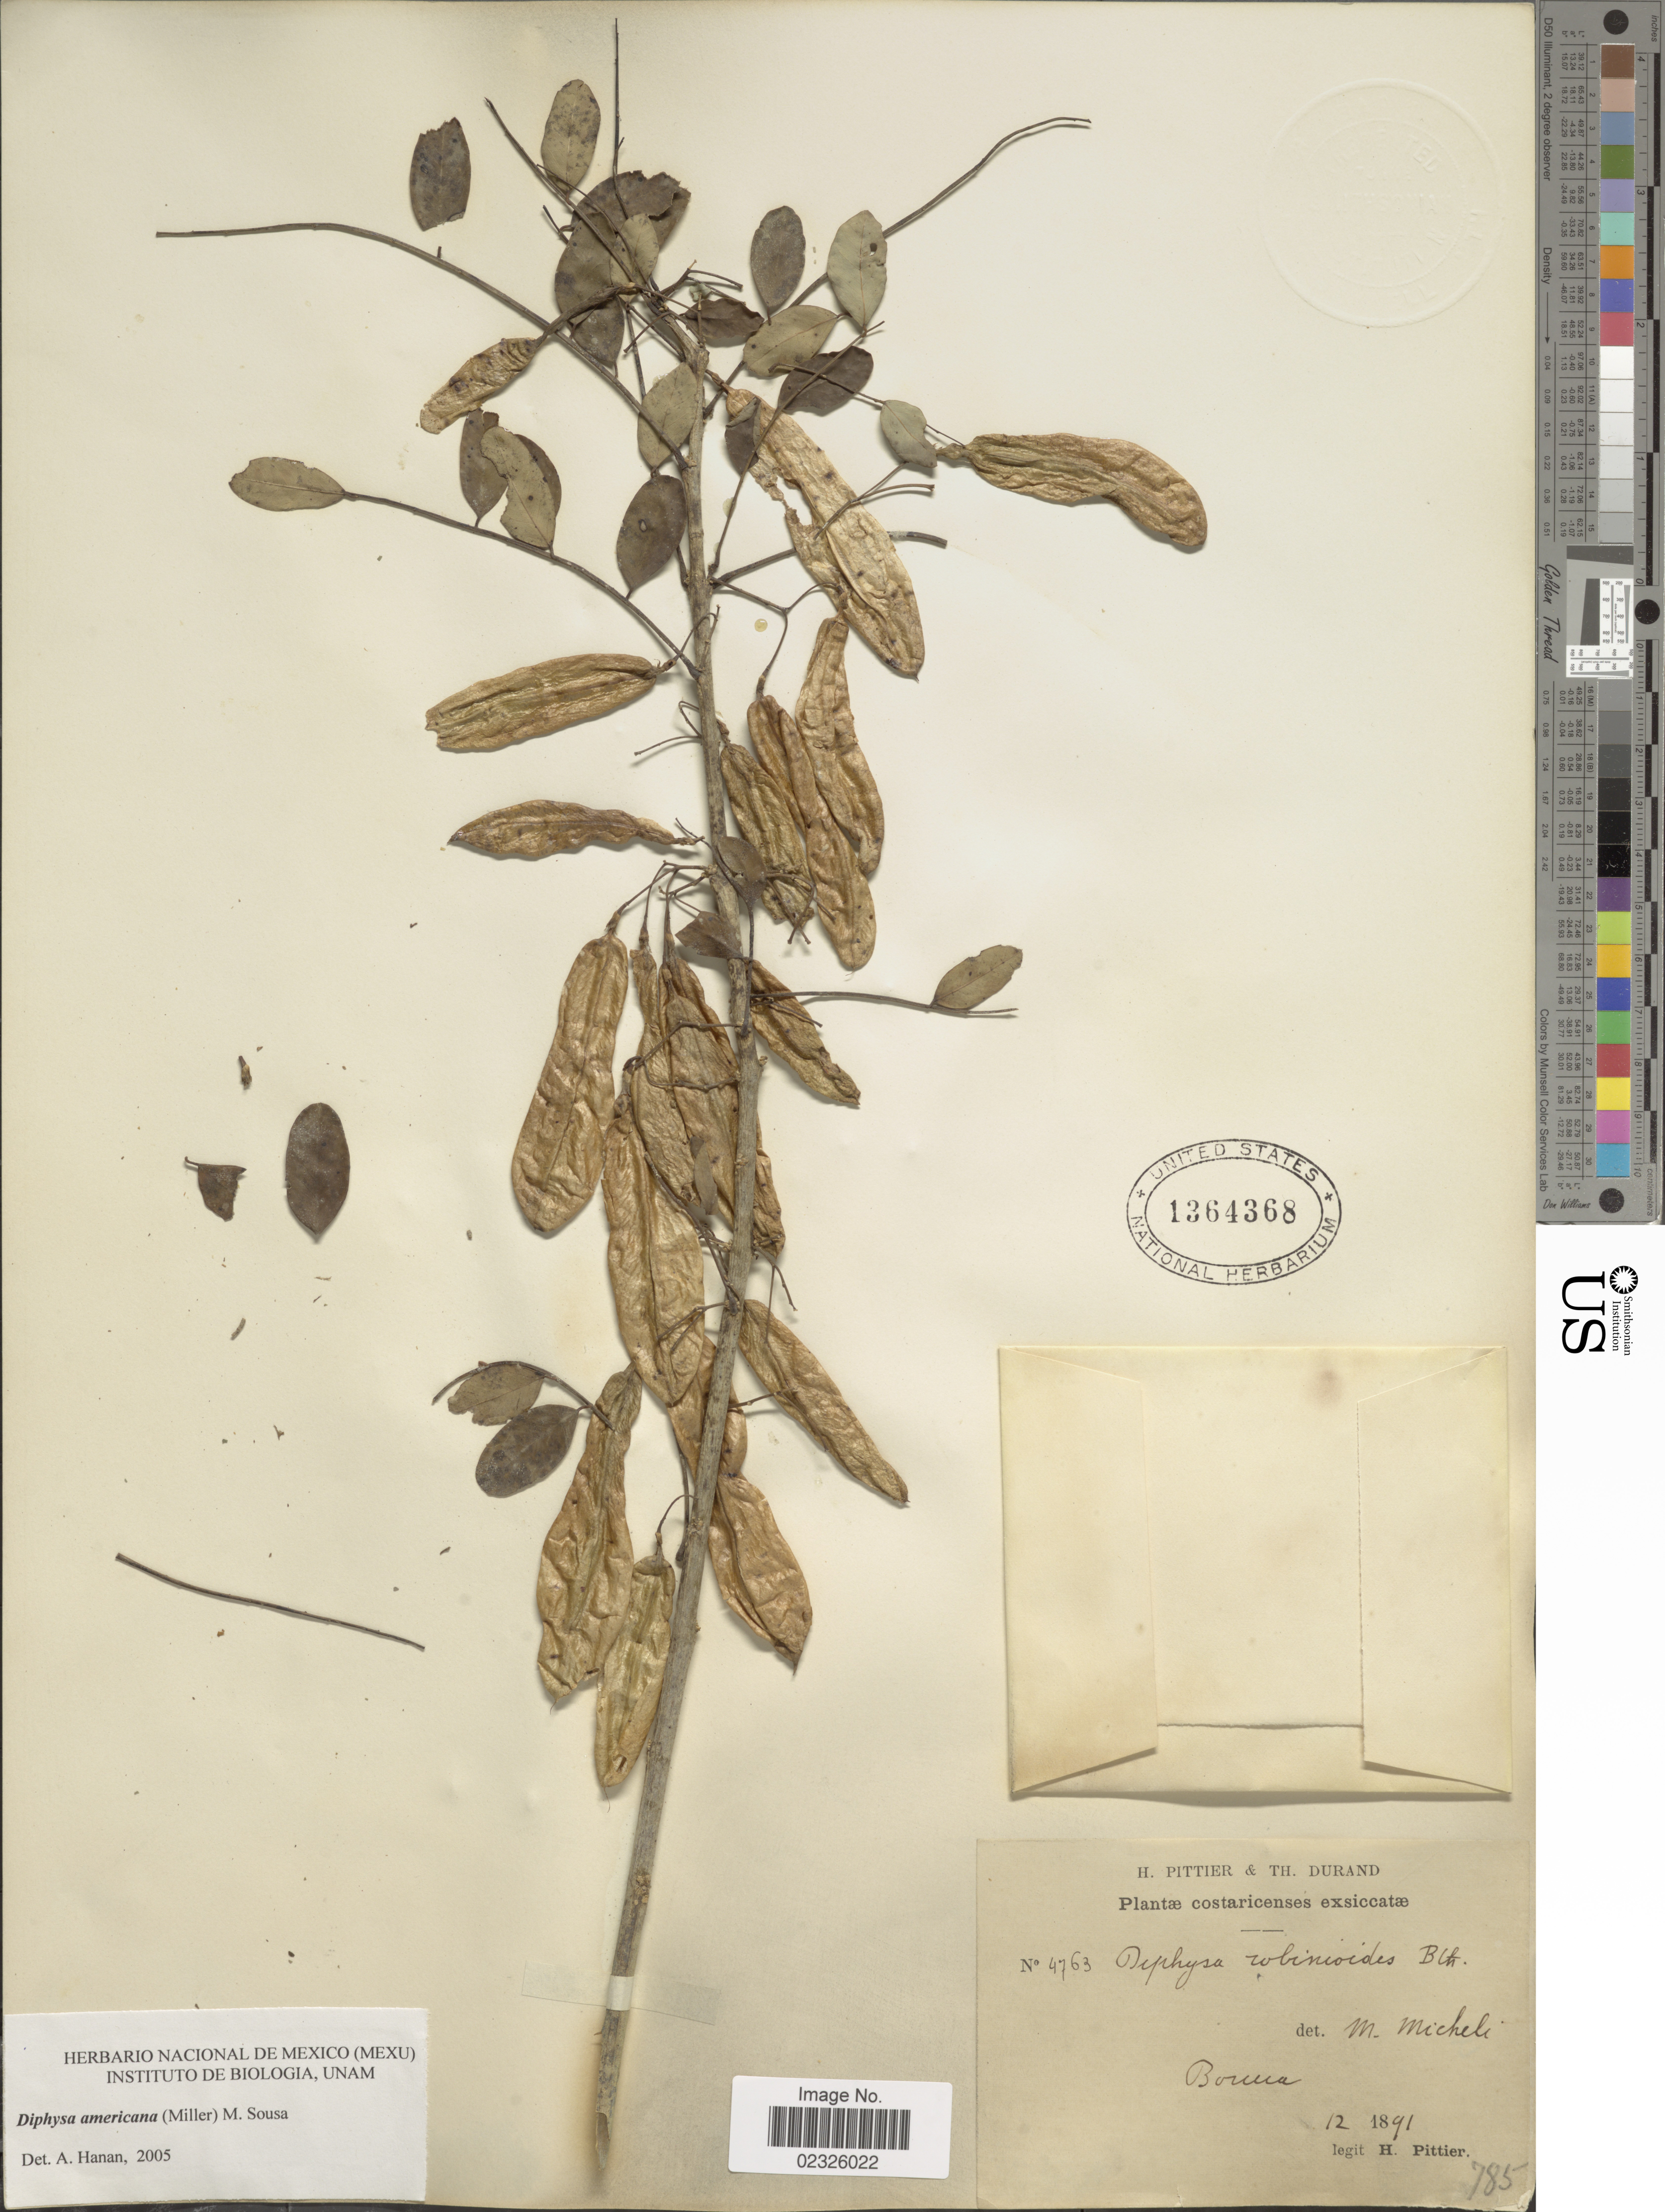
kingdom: Plantae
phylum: Tracheophyta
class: Magnoliopsida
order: Fabales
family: Fabaceae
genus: Diphysa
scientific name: Diphysa americana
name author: (Mill.) M. Sousa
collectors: H. F. Pittier & T. Durand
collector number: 4763/785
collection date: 1891-12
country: Costa Rica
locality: Boruca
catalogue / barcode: US 1364368